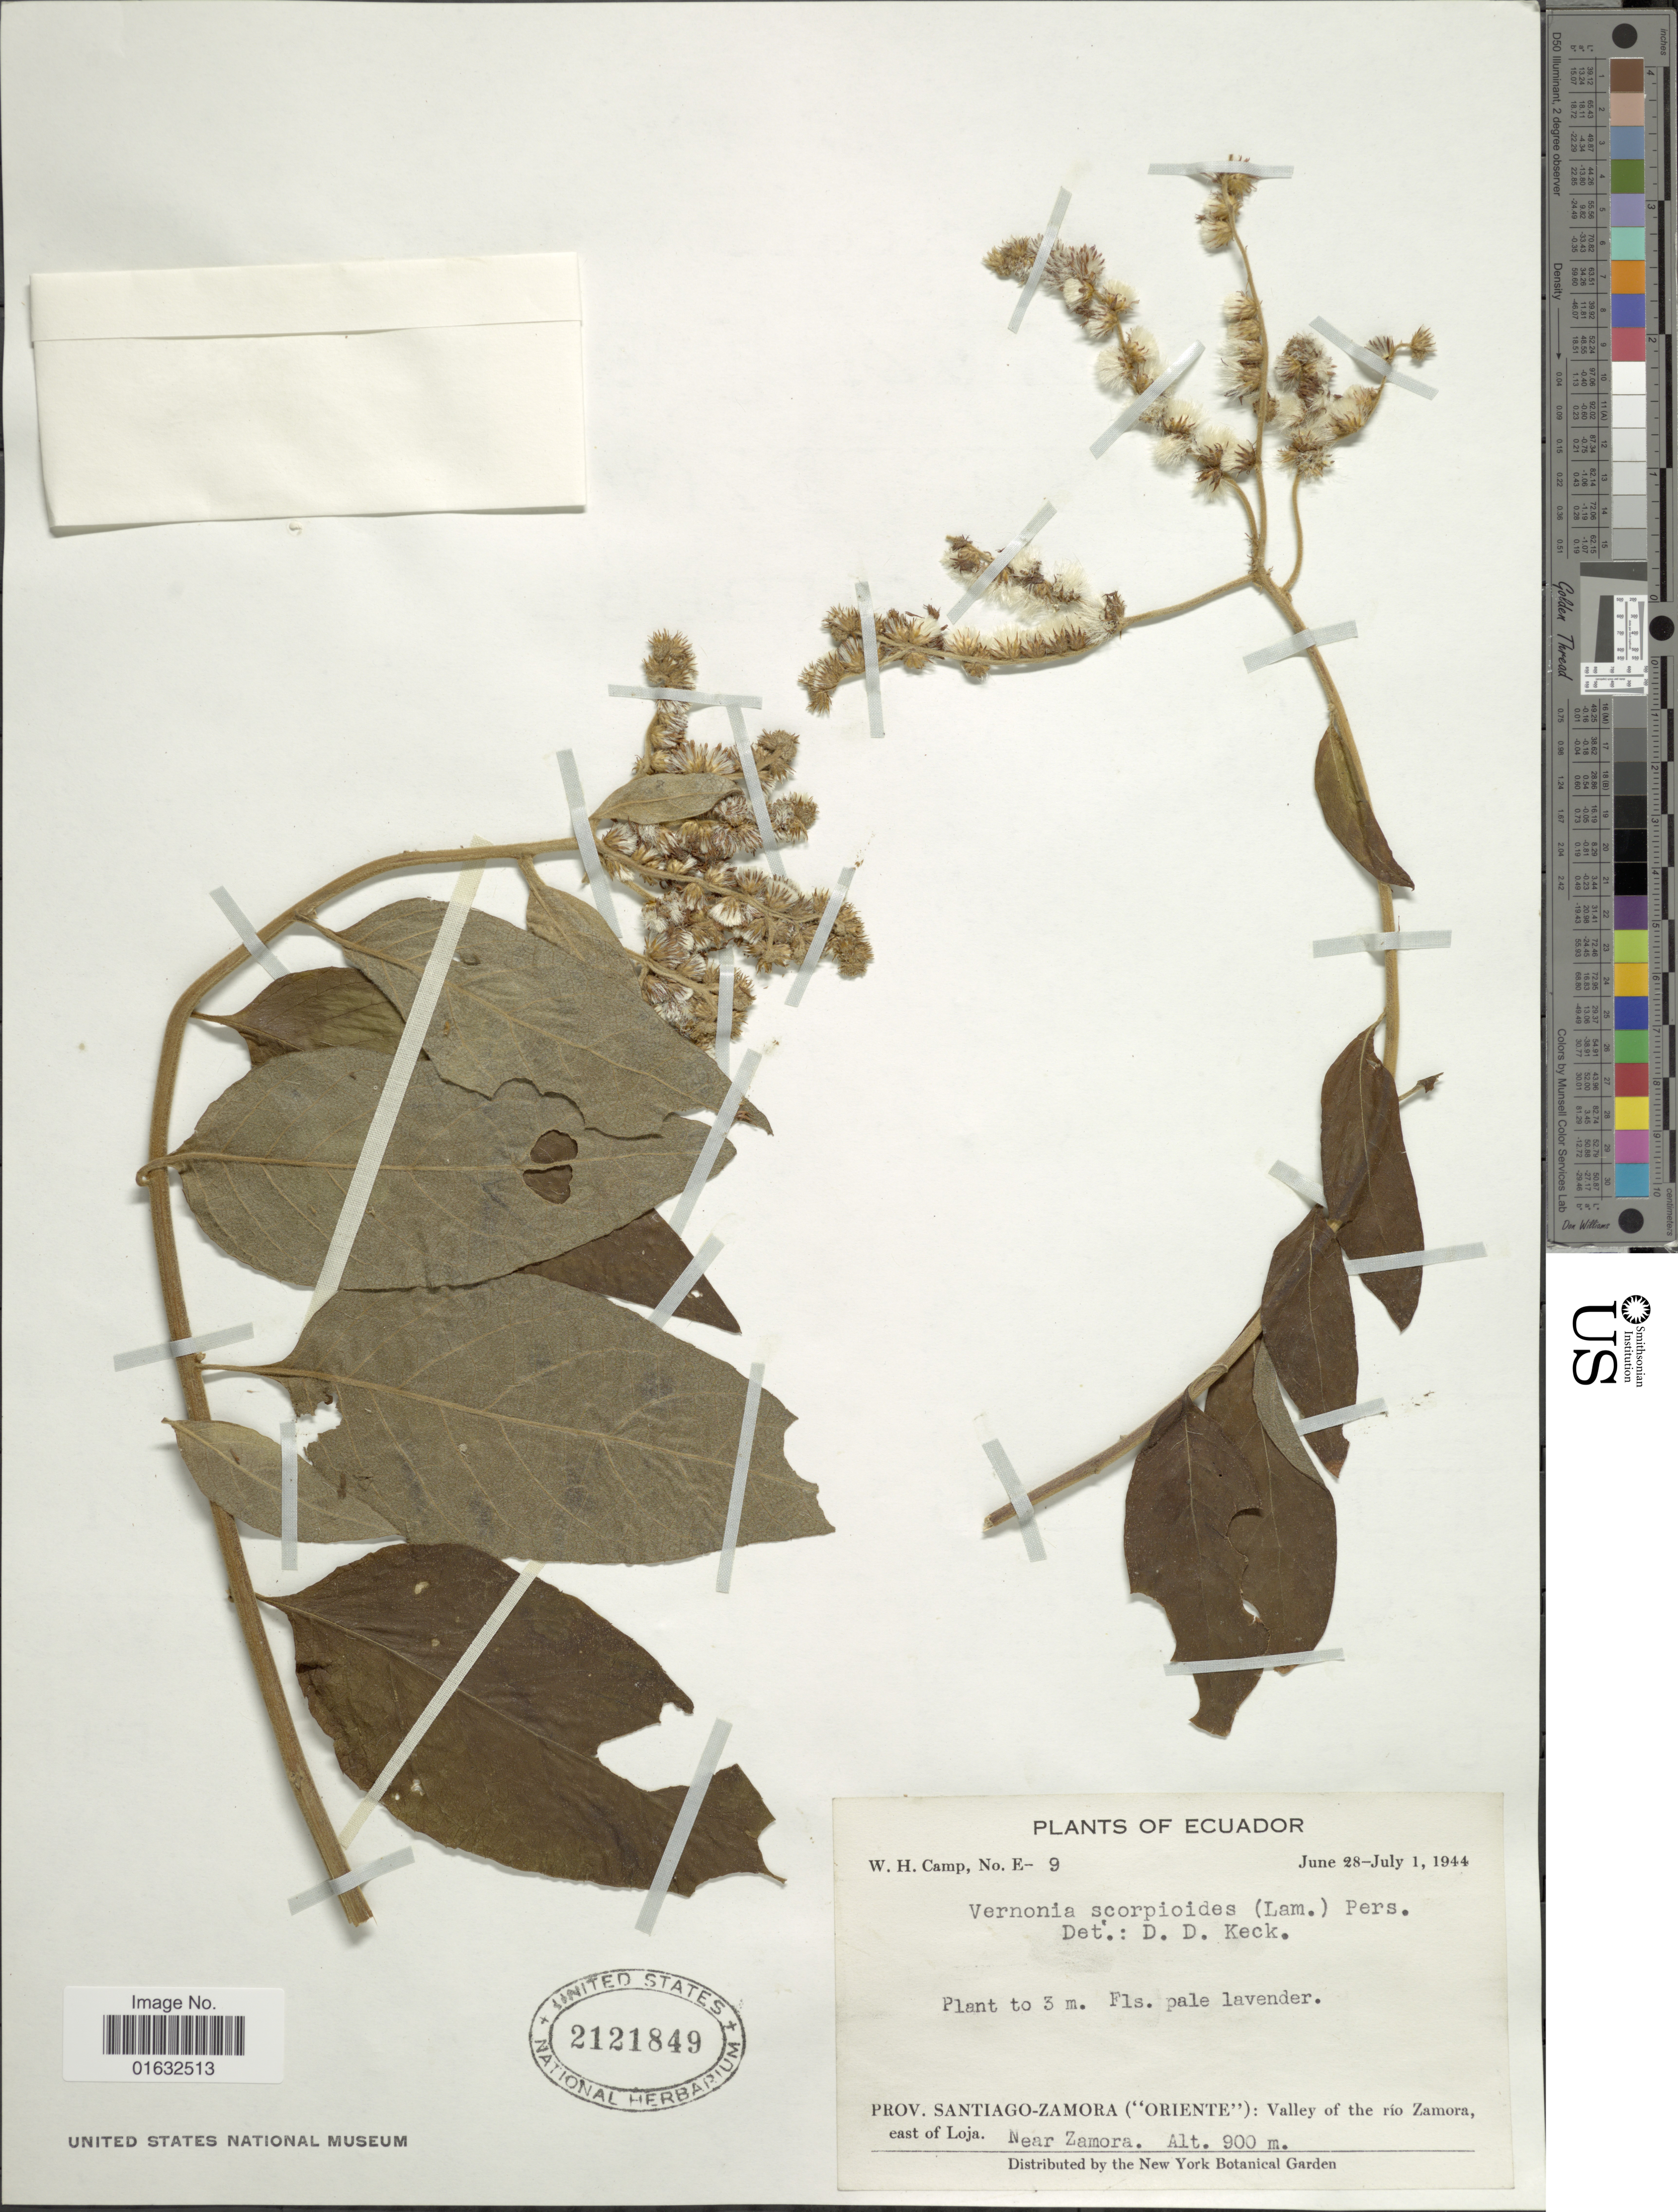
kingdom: Plantae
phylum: Tracheophyta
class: Magnoliopsida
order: Asterales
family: Asteraceae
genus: Cyrtocymura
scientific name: Cyrtocymura scorpioides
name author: (Lam.) H. Rob.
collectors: W. H. Camp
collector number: E-9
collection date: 1944-06-28/1944-07-01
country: Ecuador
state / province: Loja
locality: Prov. Santiago-Zamora ("Oriente"): Valley of the río Zamora, east of Loja, Near Zamora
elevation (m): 900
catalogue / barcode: US 2121849